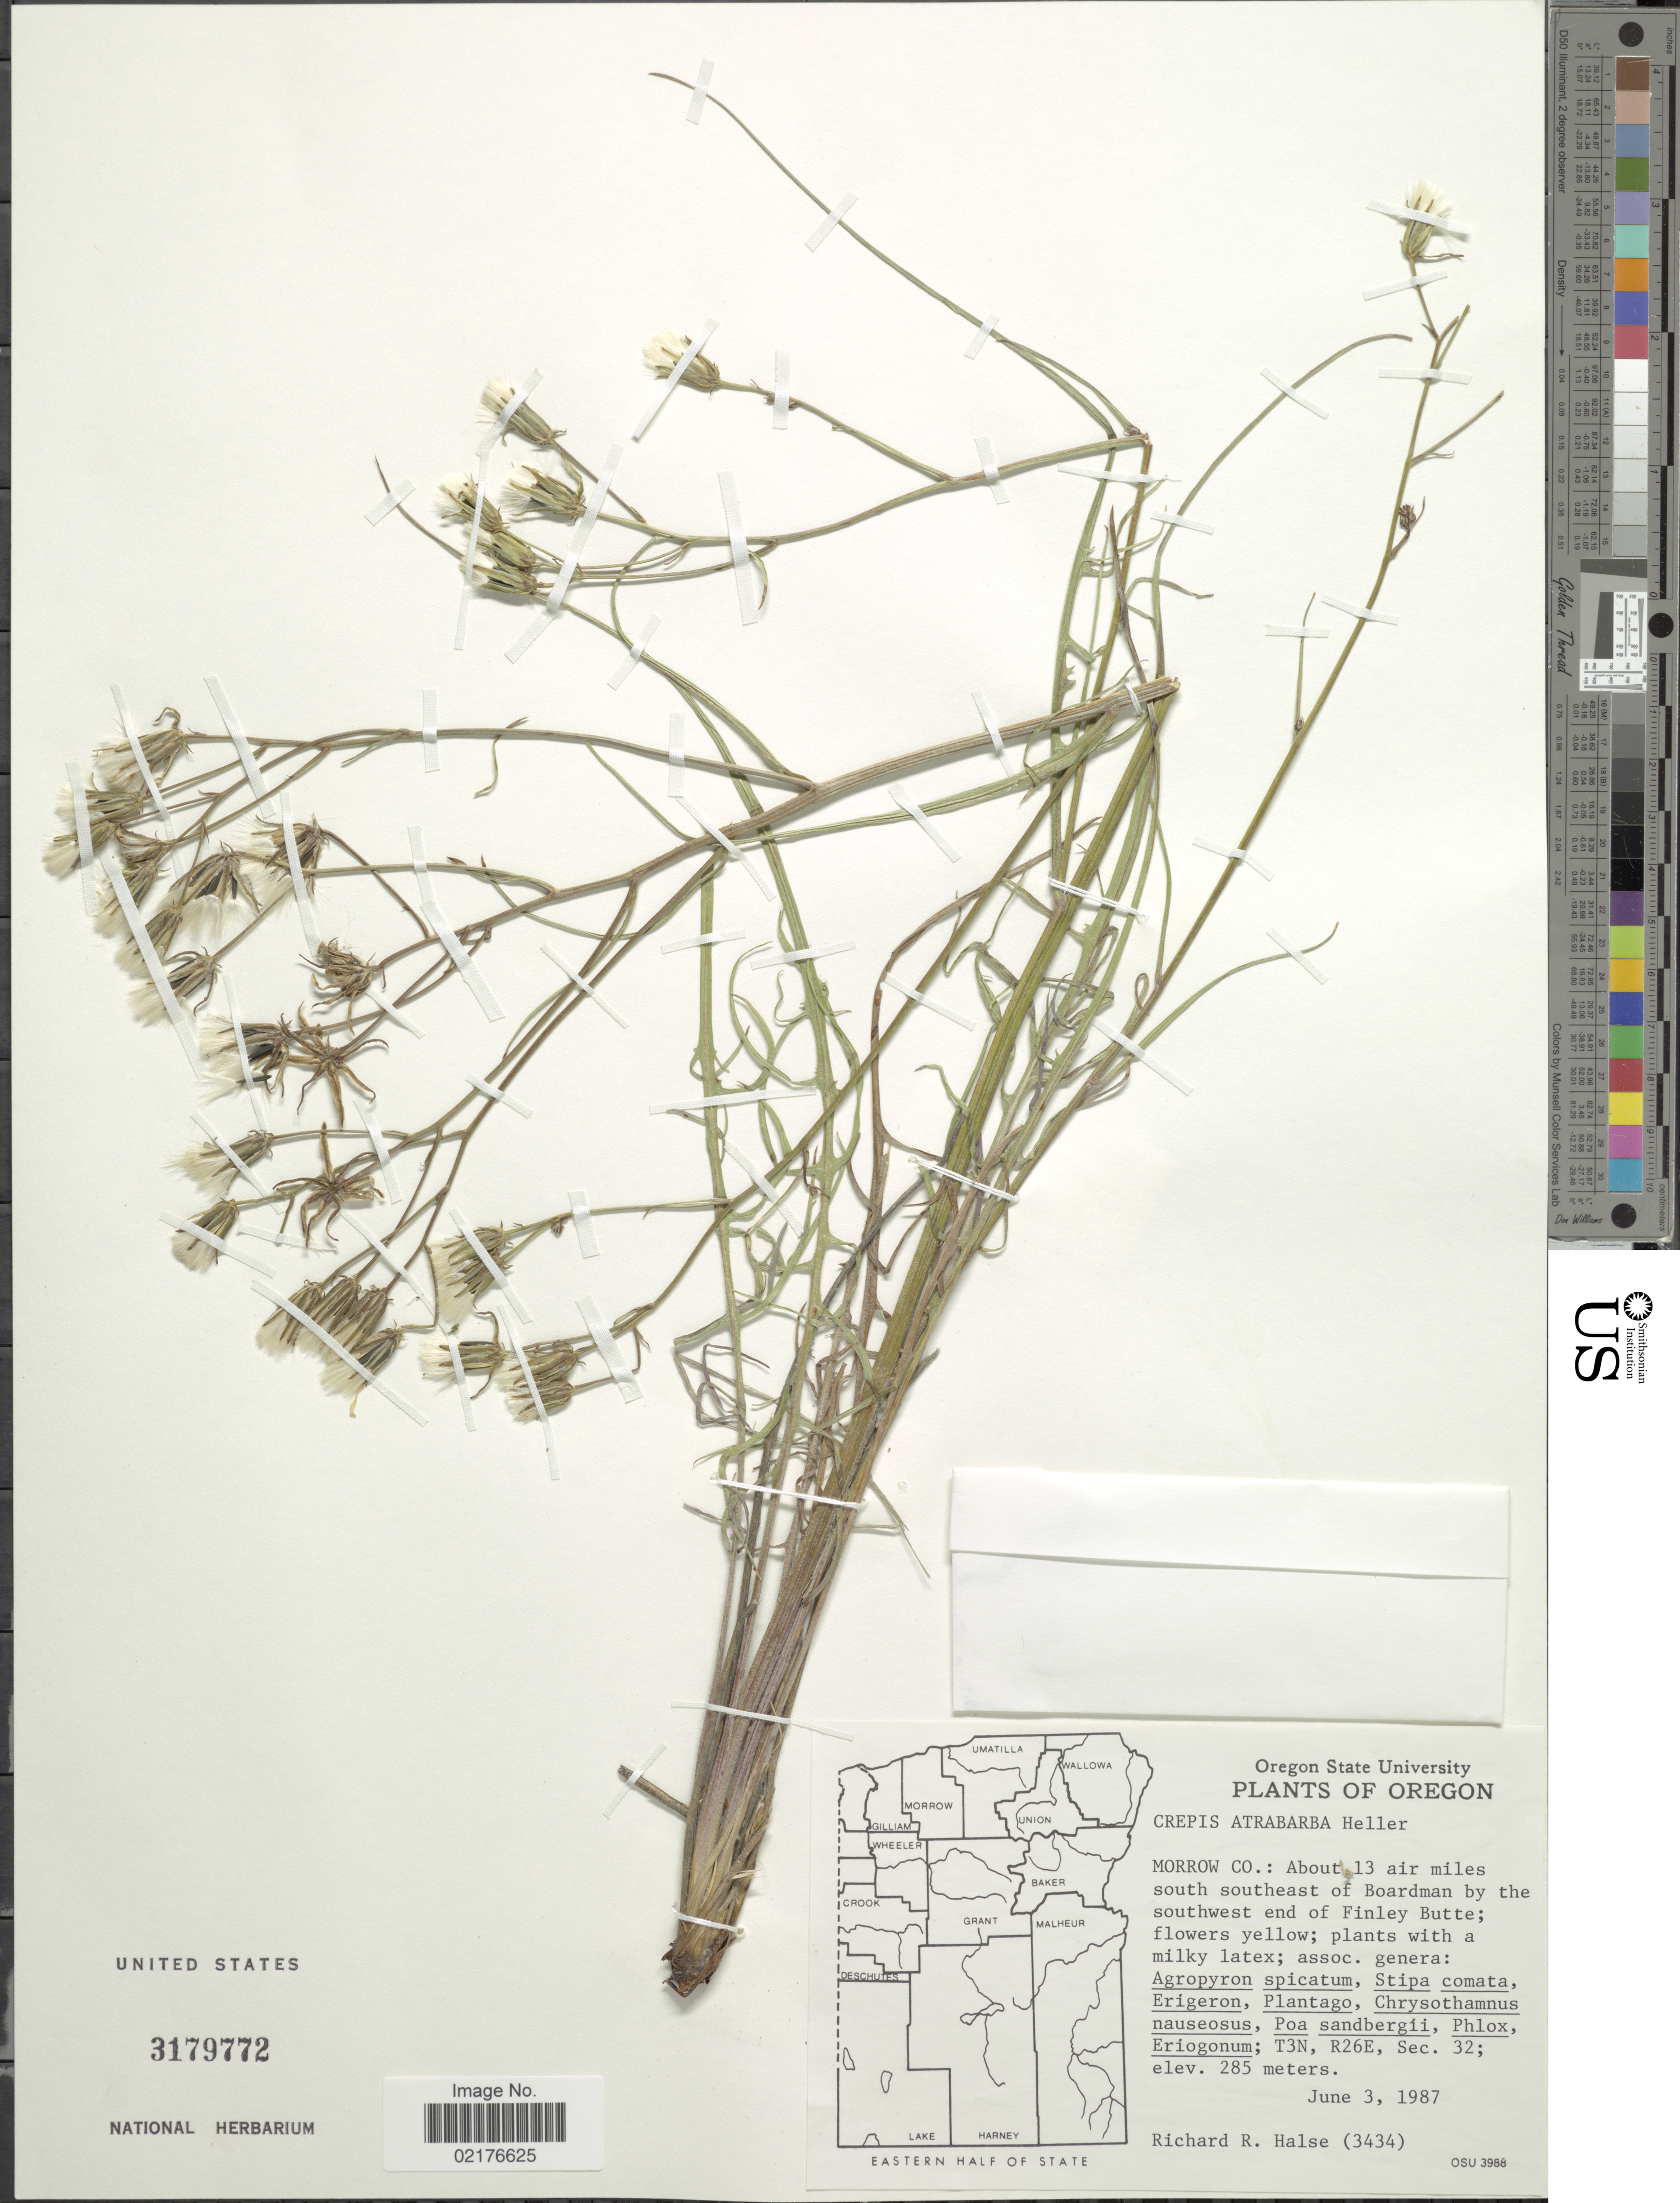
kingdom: Plantae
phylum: Tracheophyta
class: Magnoliopsida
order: Asterales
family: Asteraceae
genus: Crepis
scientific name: Crepis atribarba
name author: A. Heller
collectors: R. Halse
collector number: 3434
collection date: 1987-06-03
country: United States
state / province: Oregon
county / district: Morrow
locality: Morrow Co.: About 13 air miles south southeast of Boardman by the southwest end of Finley Butte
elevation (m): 285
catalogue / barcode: US 3179772